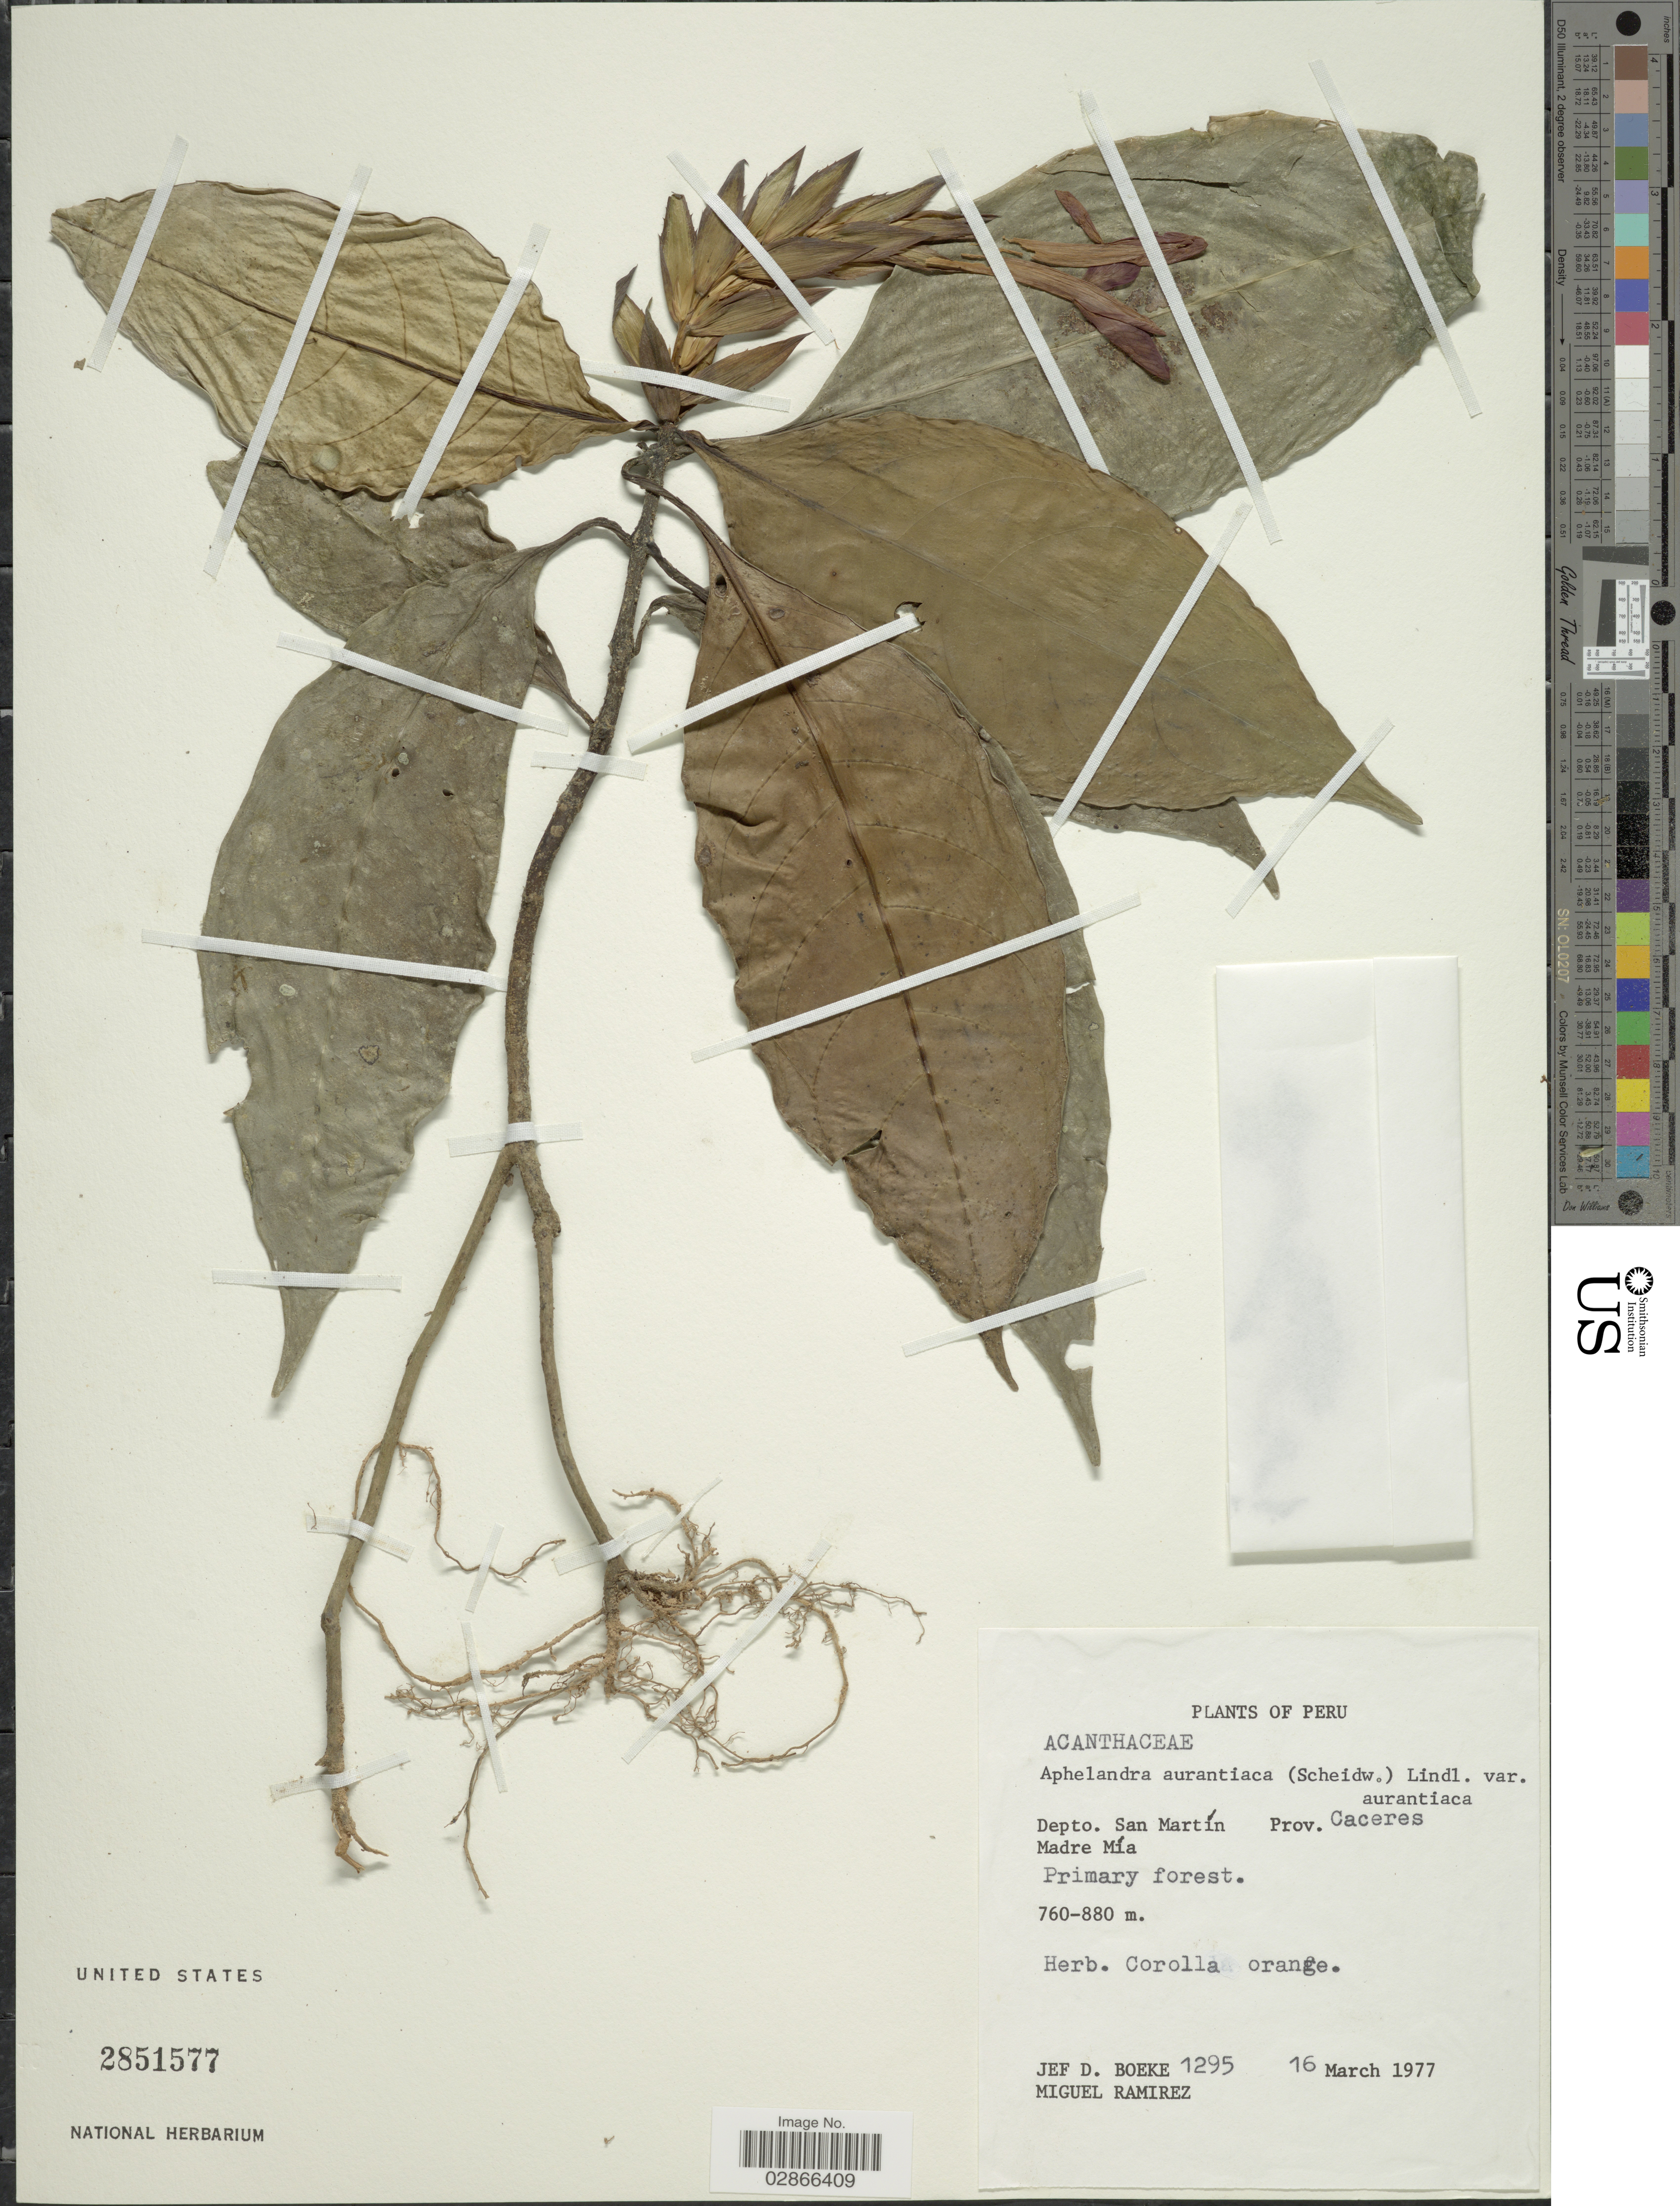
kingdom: Plantae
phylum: Tracheophyta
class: Magnoliopsida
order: Lamiales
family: Acanthaceae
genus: Aphelandra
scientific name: Aphelandra aurantiaca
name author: (Scheidw.) Lindl.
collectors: J. Boeke & M. Ramirez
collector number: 1295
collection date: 1977-03-16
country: Peru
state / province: San Martín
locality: Depto. San Martín. Prov. Caceres. Madre Mía.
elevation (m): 760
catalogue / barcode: US 2851577